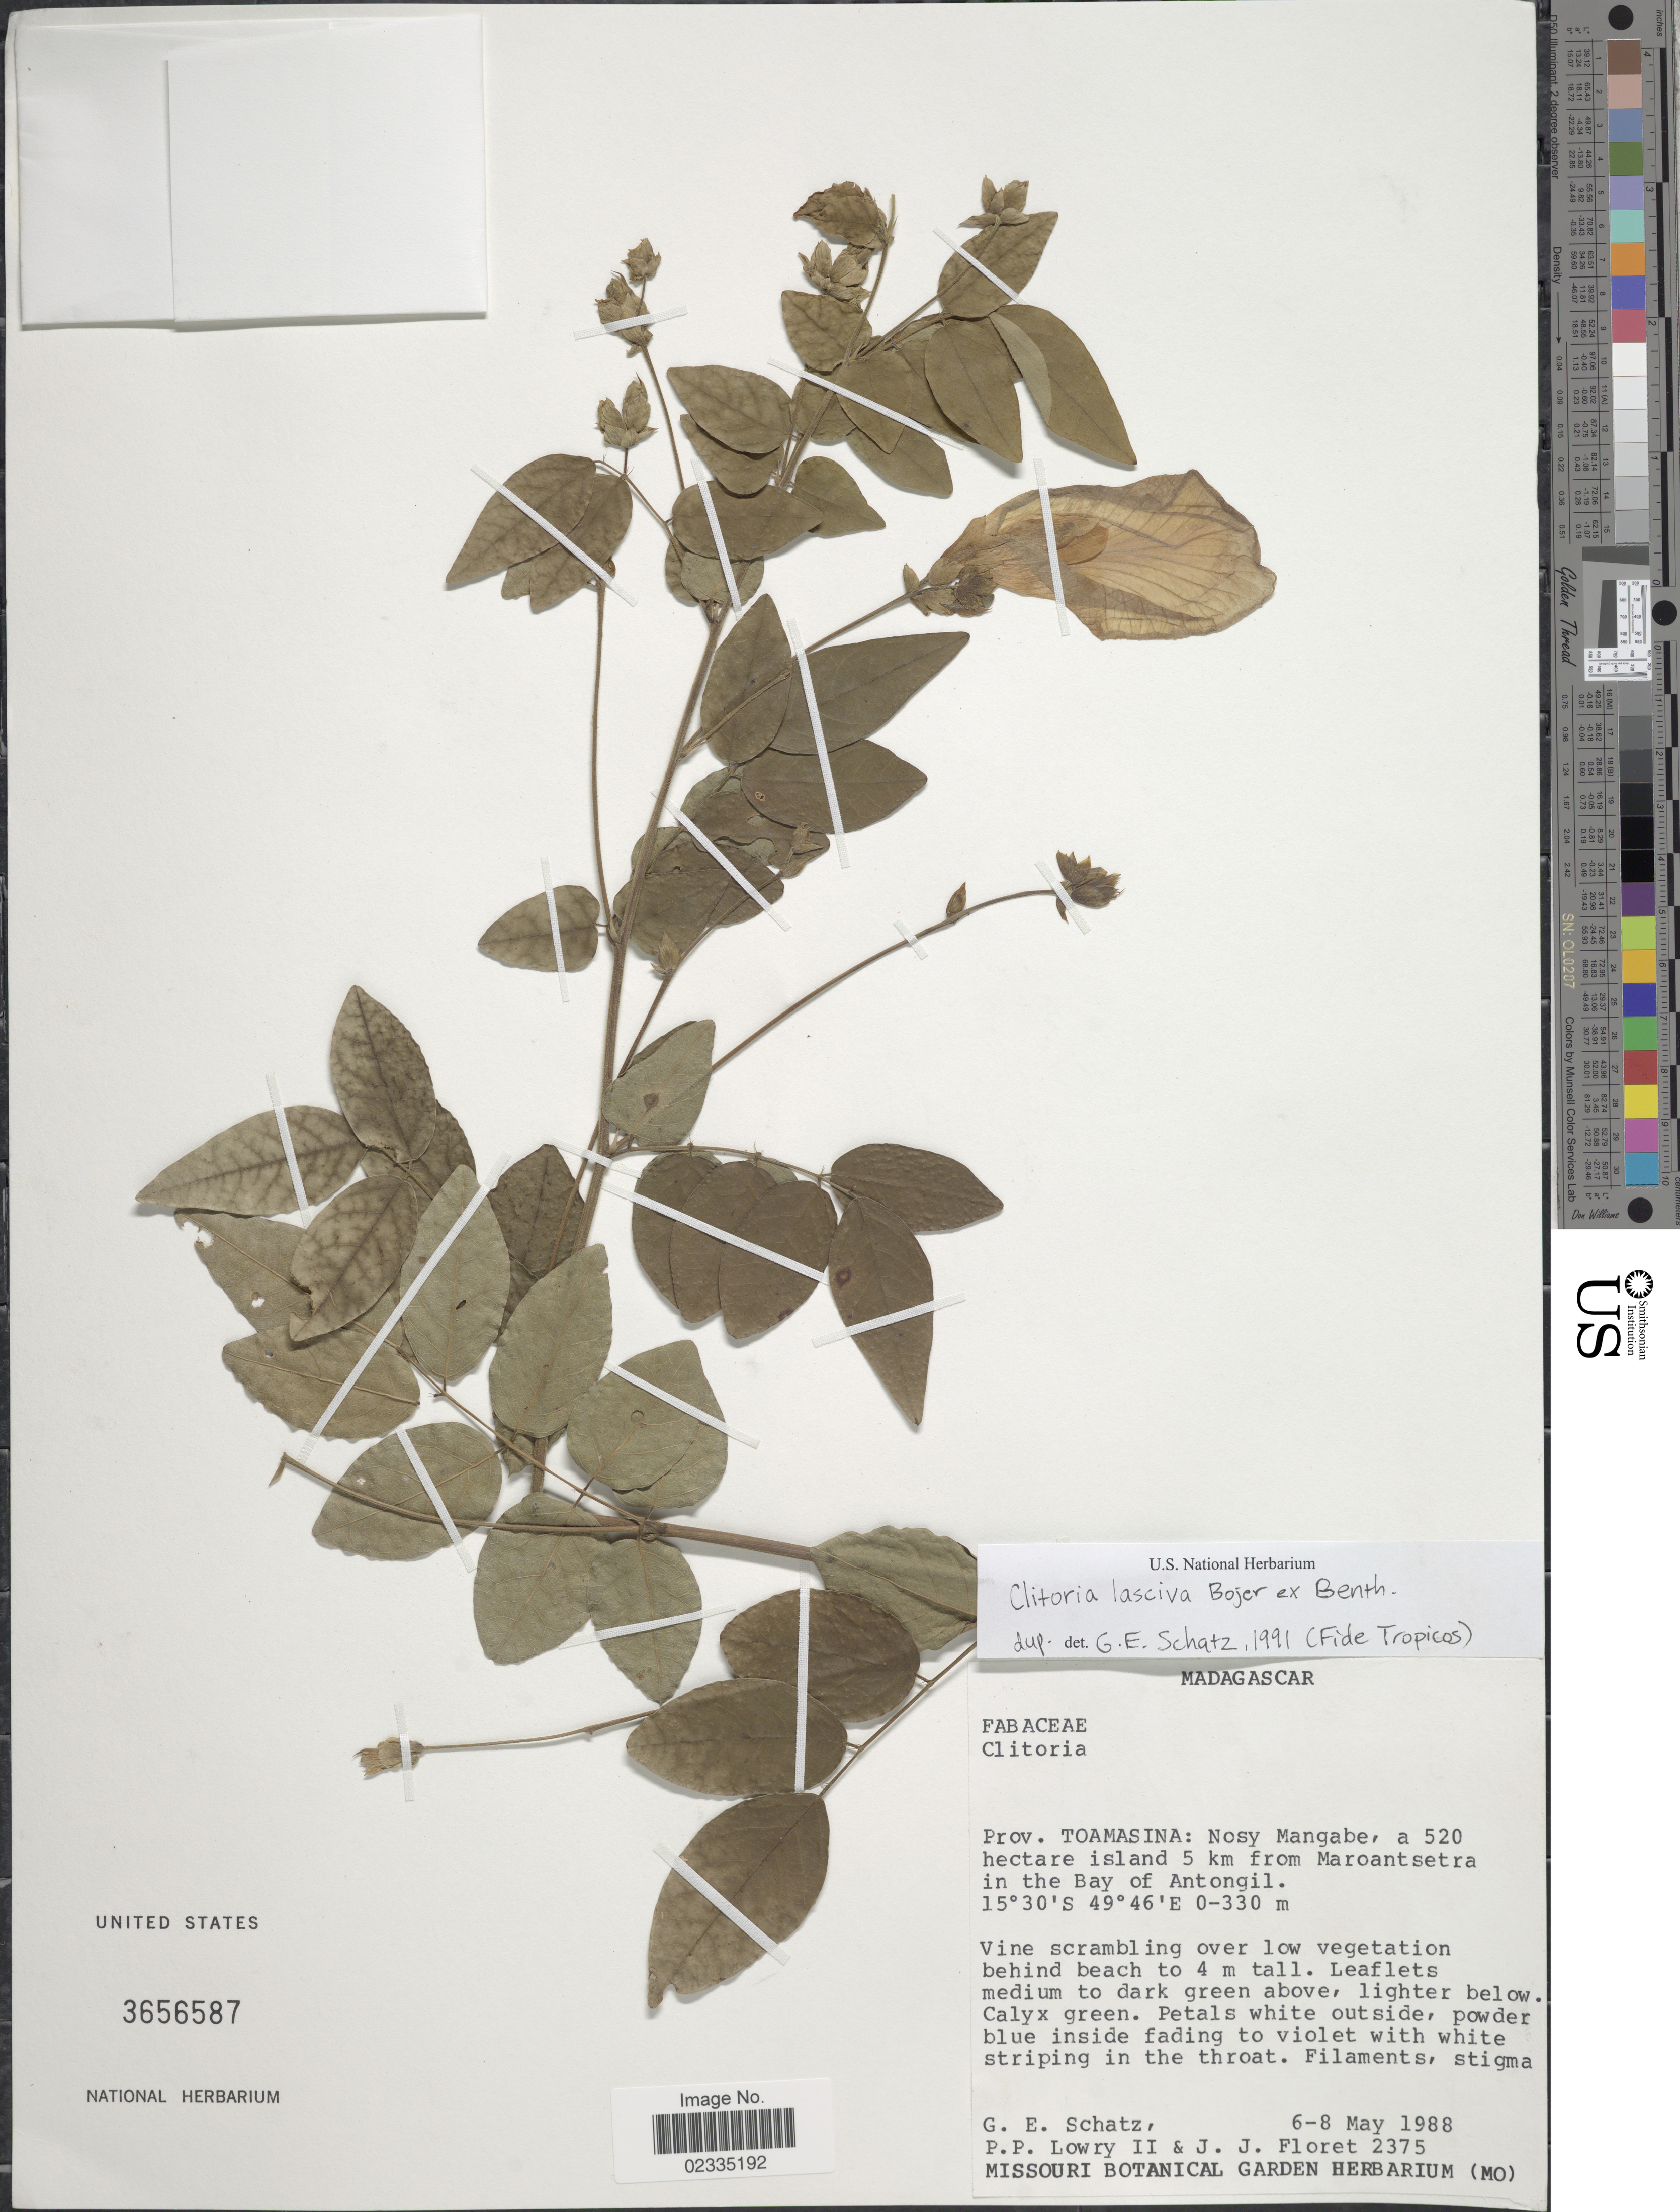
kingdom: Plantae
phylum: Tracheophyta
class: Magnoliopsida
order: Fabales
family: Fabaceae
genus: Clitoria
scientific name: Clitoria lasciva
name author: Bojer ex Benth.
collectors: G. Schatz, P. P. Lowry & J. Floret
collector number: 2375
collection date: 1988-05-06/1988-05-08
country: Madagascar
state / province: Analanjirofo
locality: Nosy Mangabe, 520 hectare island 5 km from Maroantsetra in the Bay of Antongil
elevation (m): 0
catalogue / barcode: US 3656587